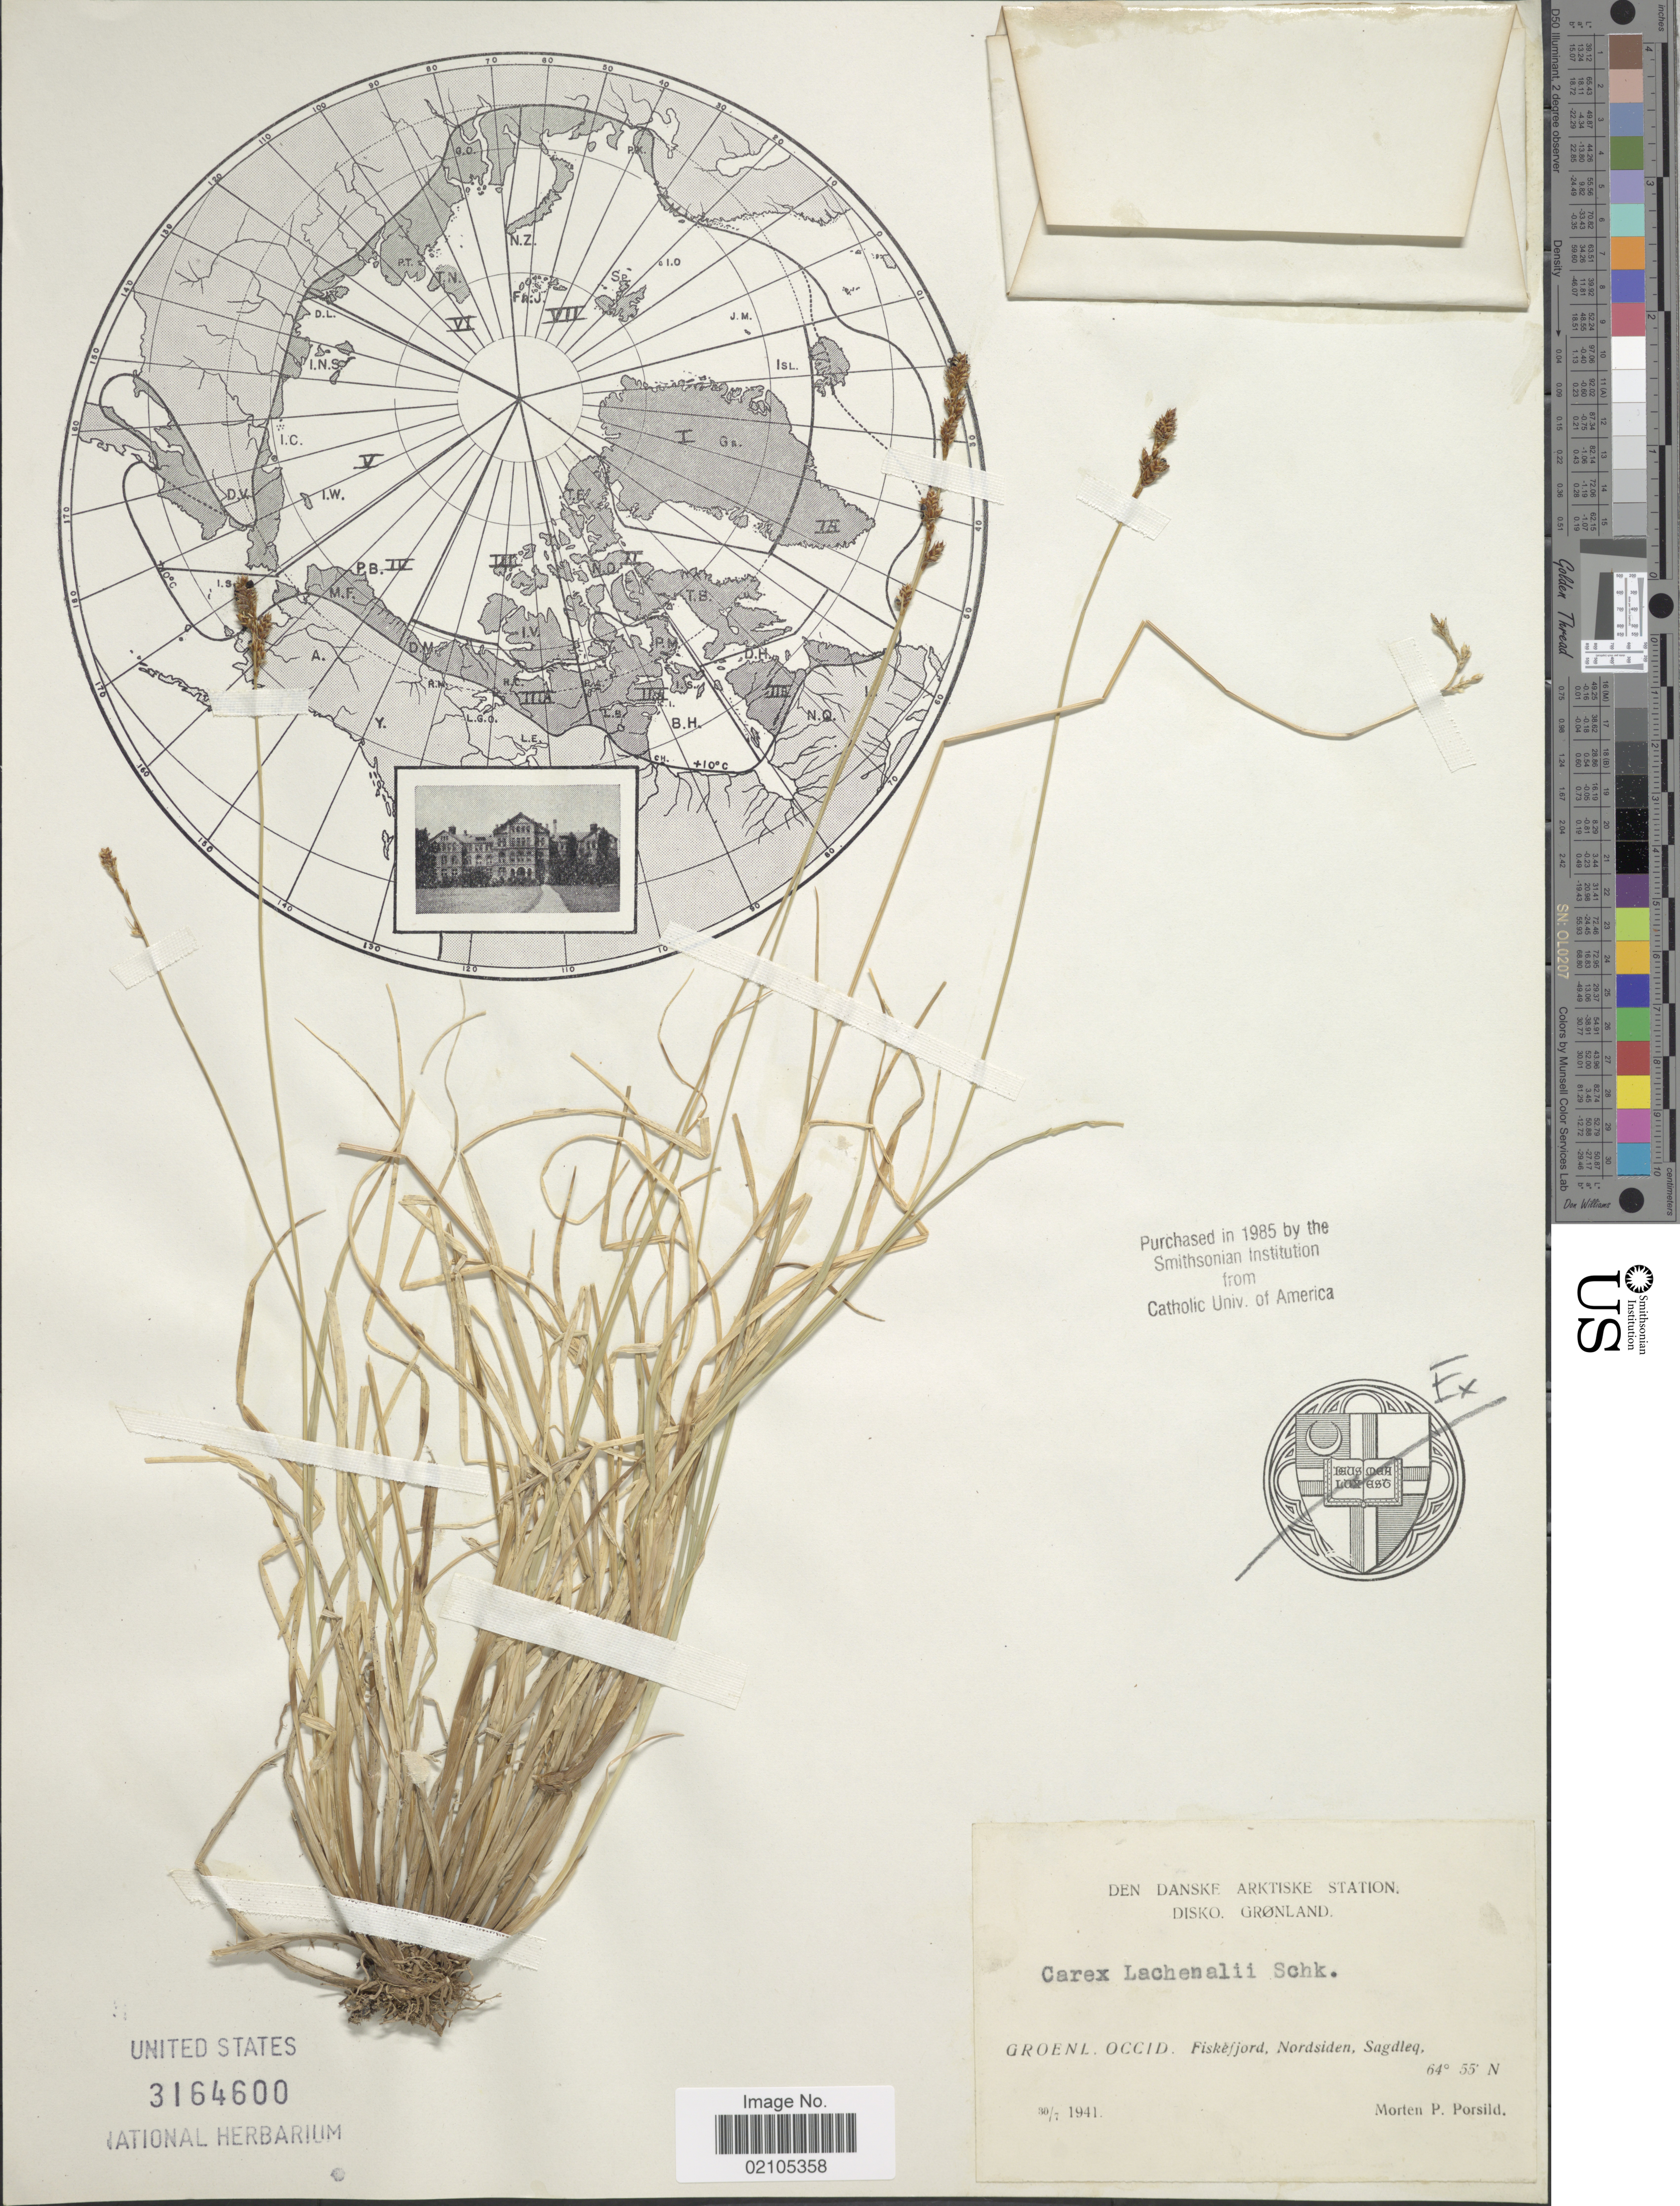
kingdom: Plantae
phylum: Tracheophyta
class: Liliopsida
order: Poales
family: Cyperaceae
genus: Carex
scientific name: Carex lachenalii subsp. lachenalii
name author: Schkuhr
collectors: M. P. Porsild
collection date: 1941-07-30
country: Greenland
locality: Den Danske Arktiske Station. Disko, Gronland. Groenl. Occid. Fiskefjord, Nordsiden, Sagdleq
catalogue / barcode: US 3164600